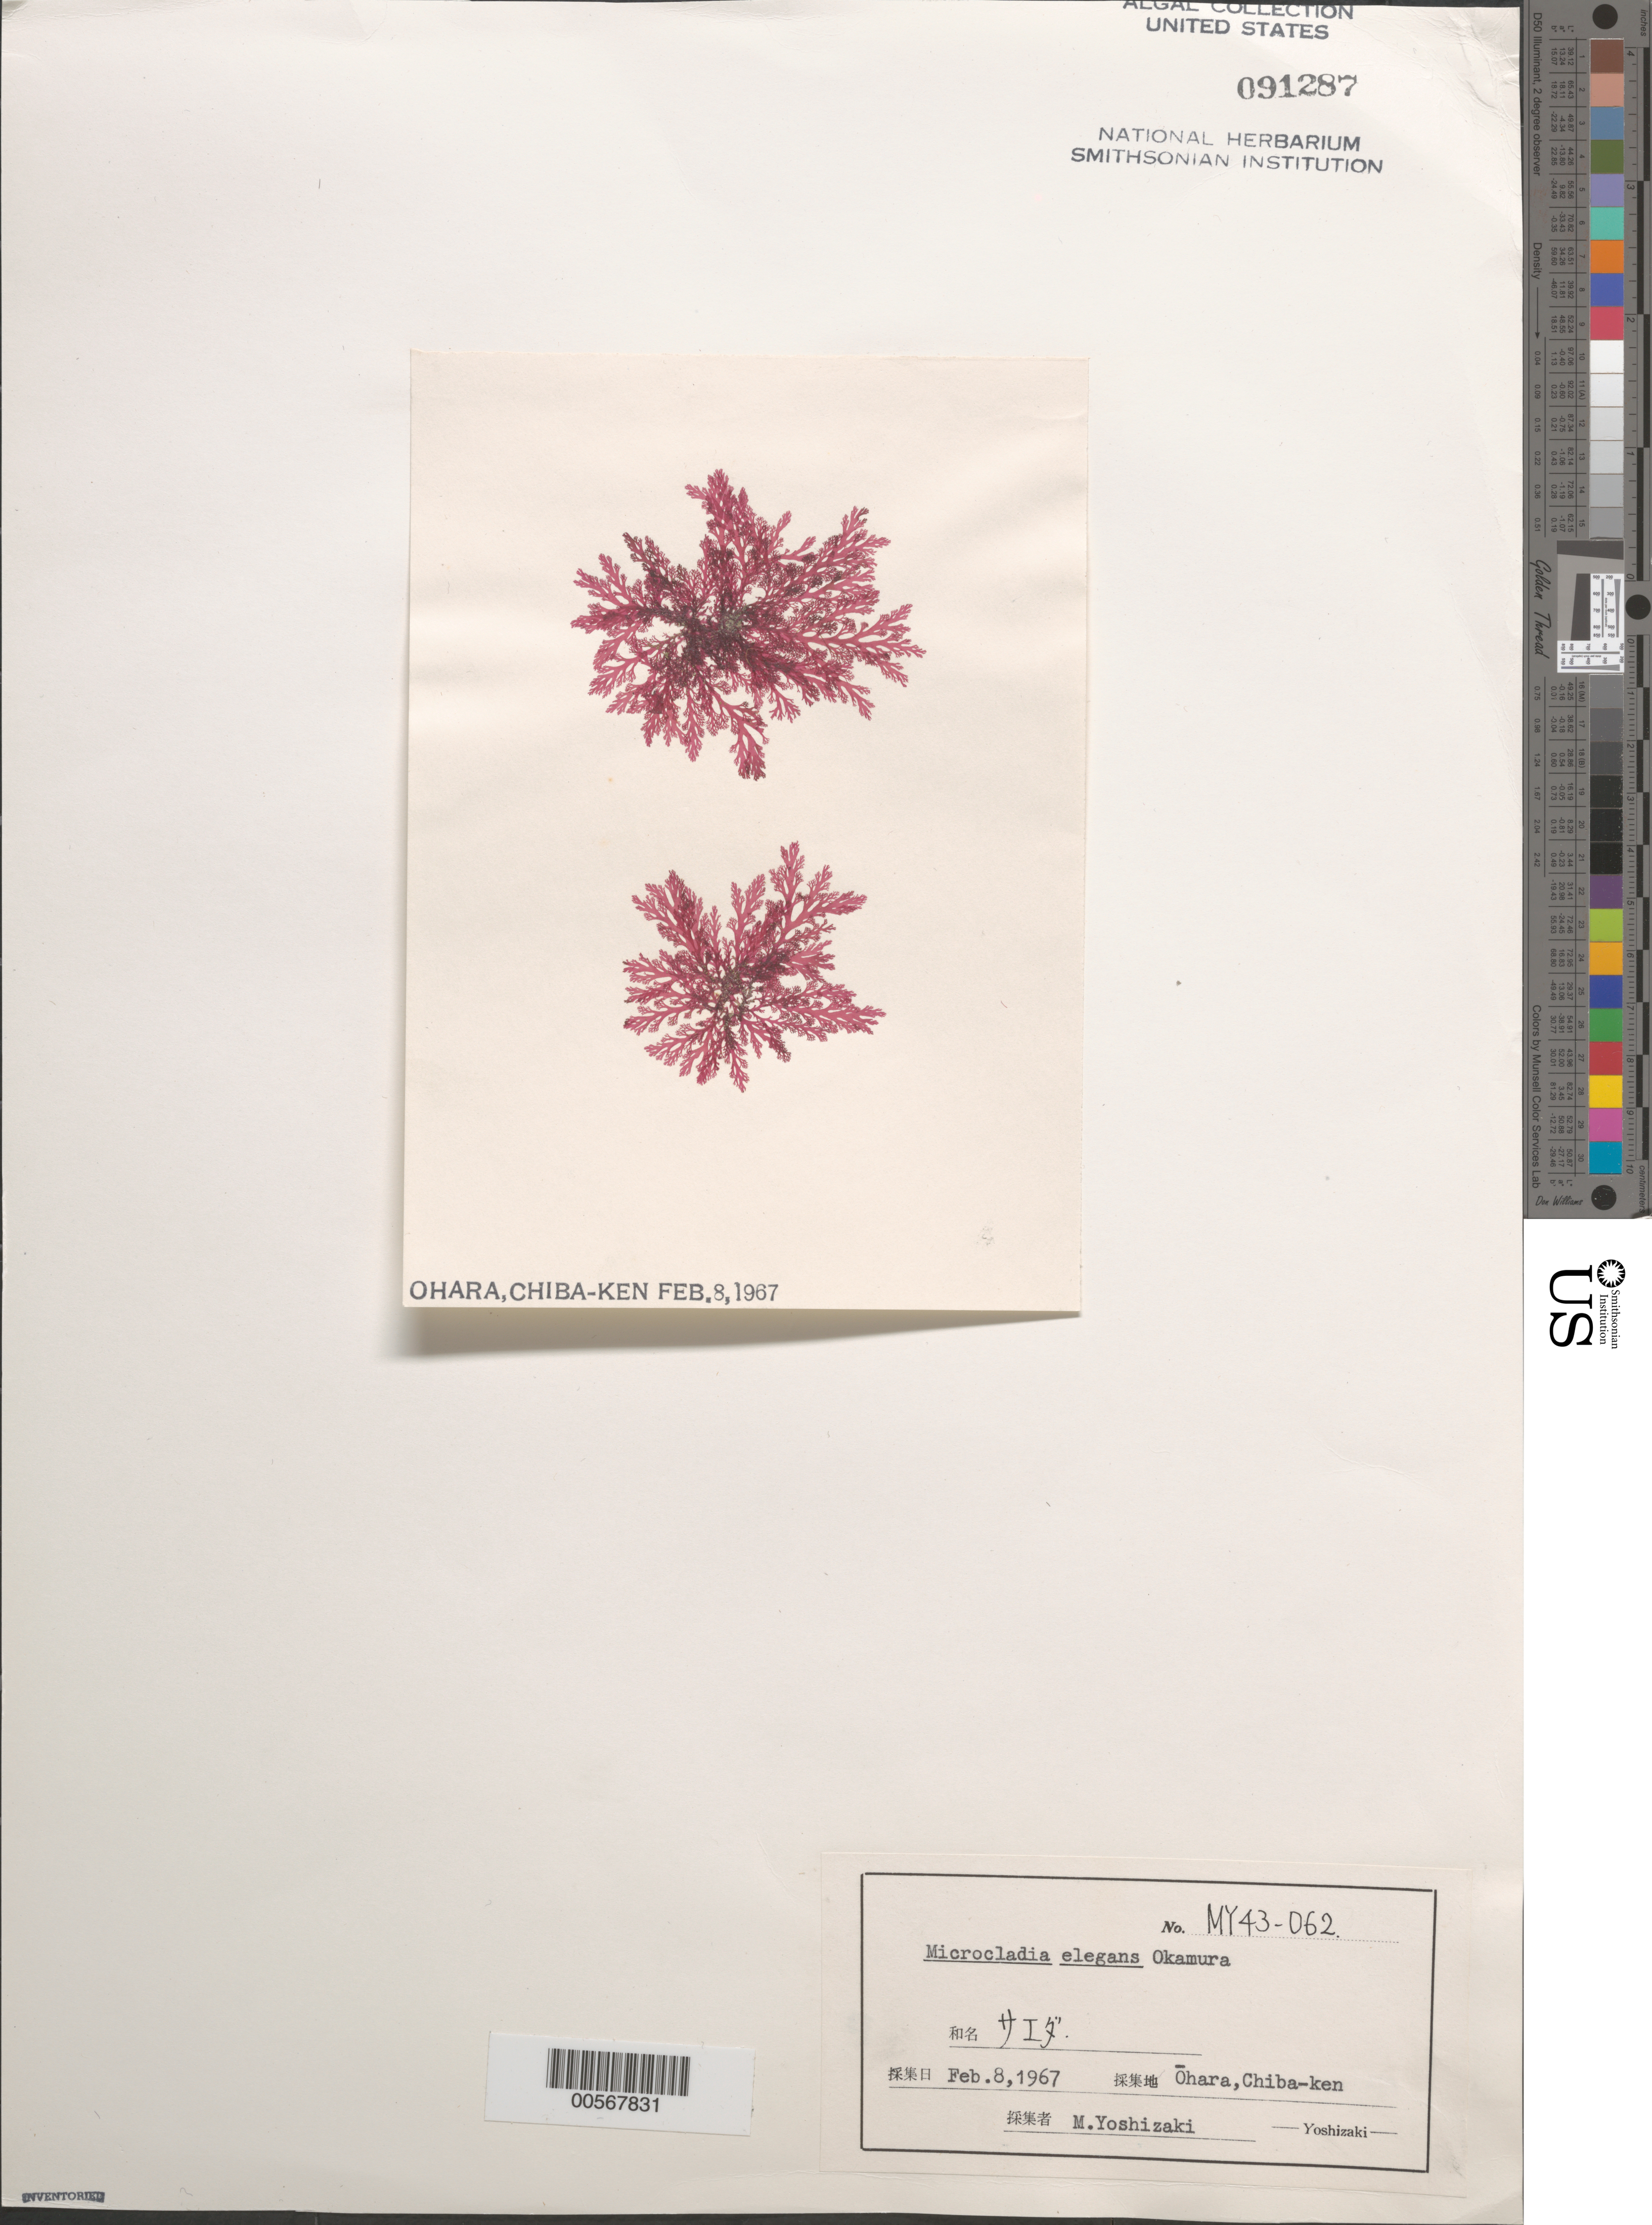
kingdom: Plantae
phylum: Rhodophyta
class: Florideophyceae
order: Ceramiales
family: Ceramiaceae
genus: Herpochondria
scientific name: Herpochondria elegans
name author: (Okamura) Itono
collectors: M. Yoshizaki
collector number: My 43-062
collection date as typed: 08 Feb 1967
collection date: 1967-02-08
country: Japan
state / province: Tiba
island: Honshu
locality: Ohara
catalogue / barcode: US 91287